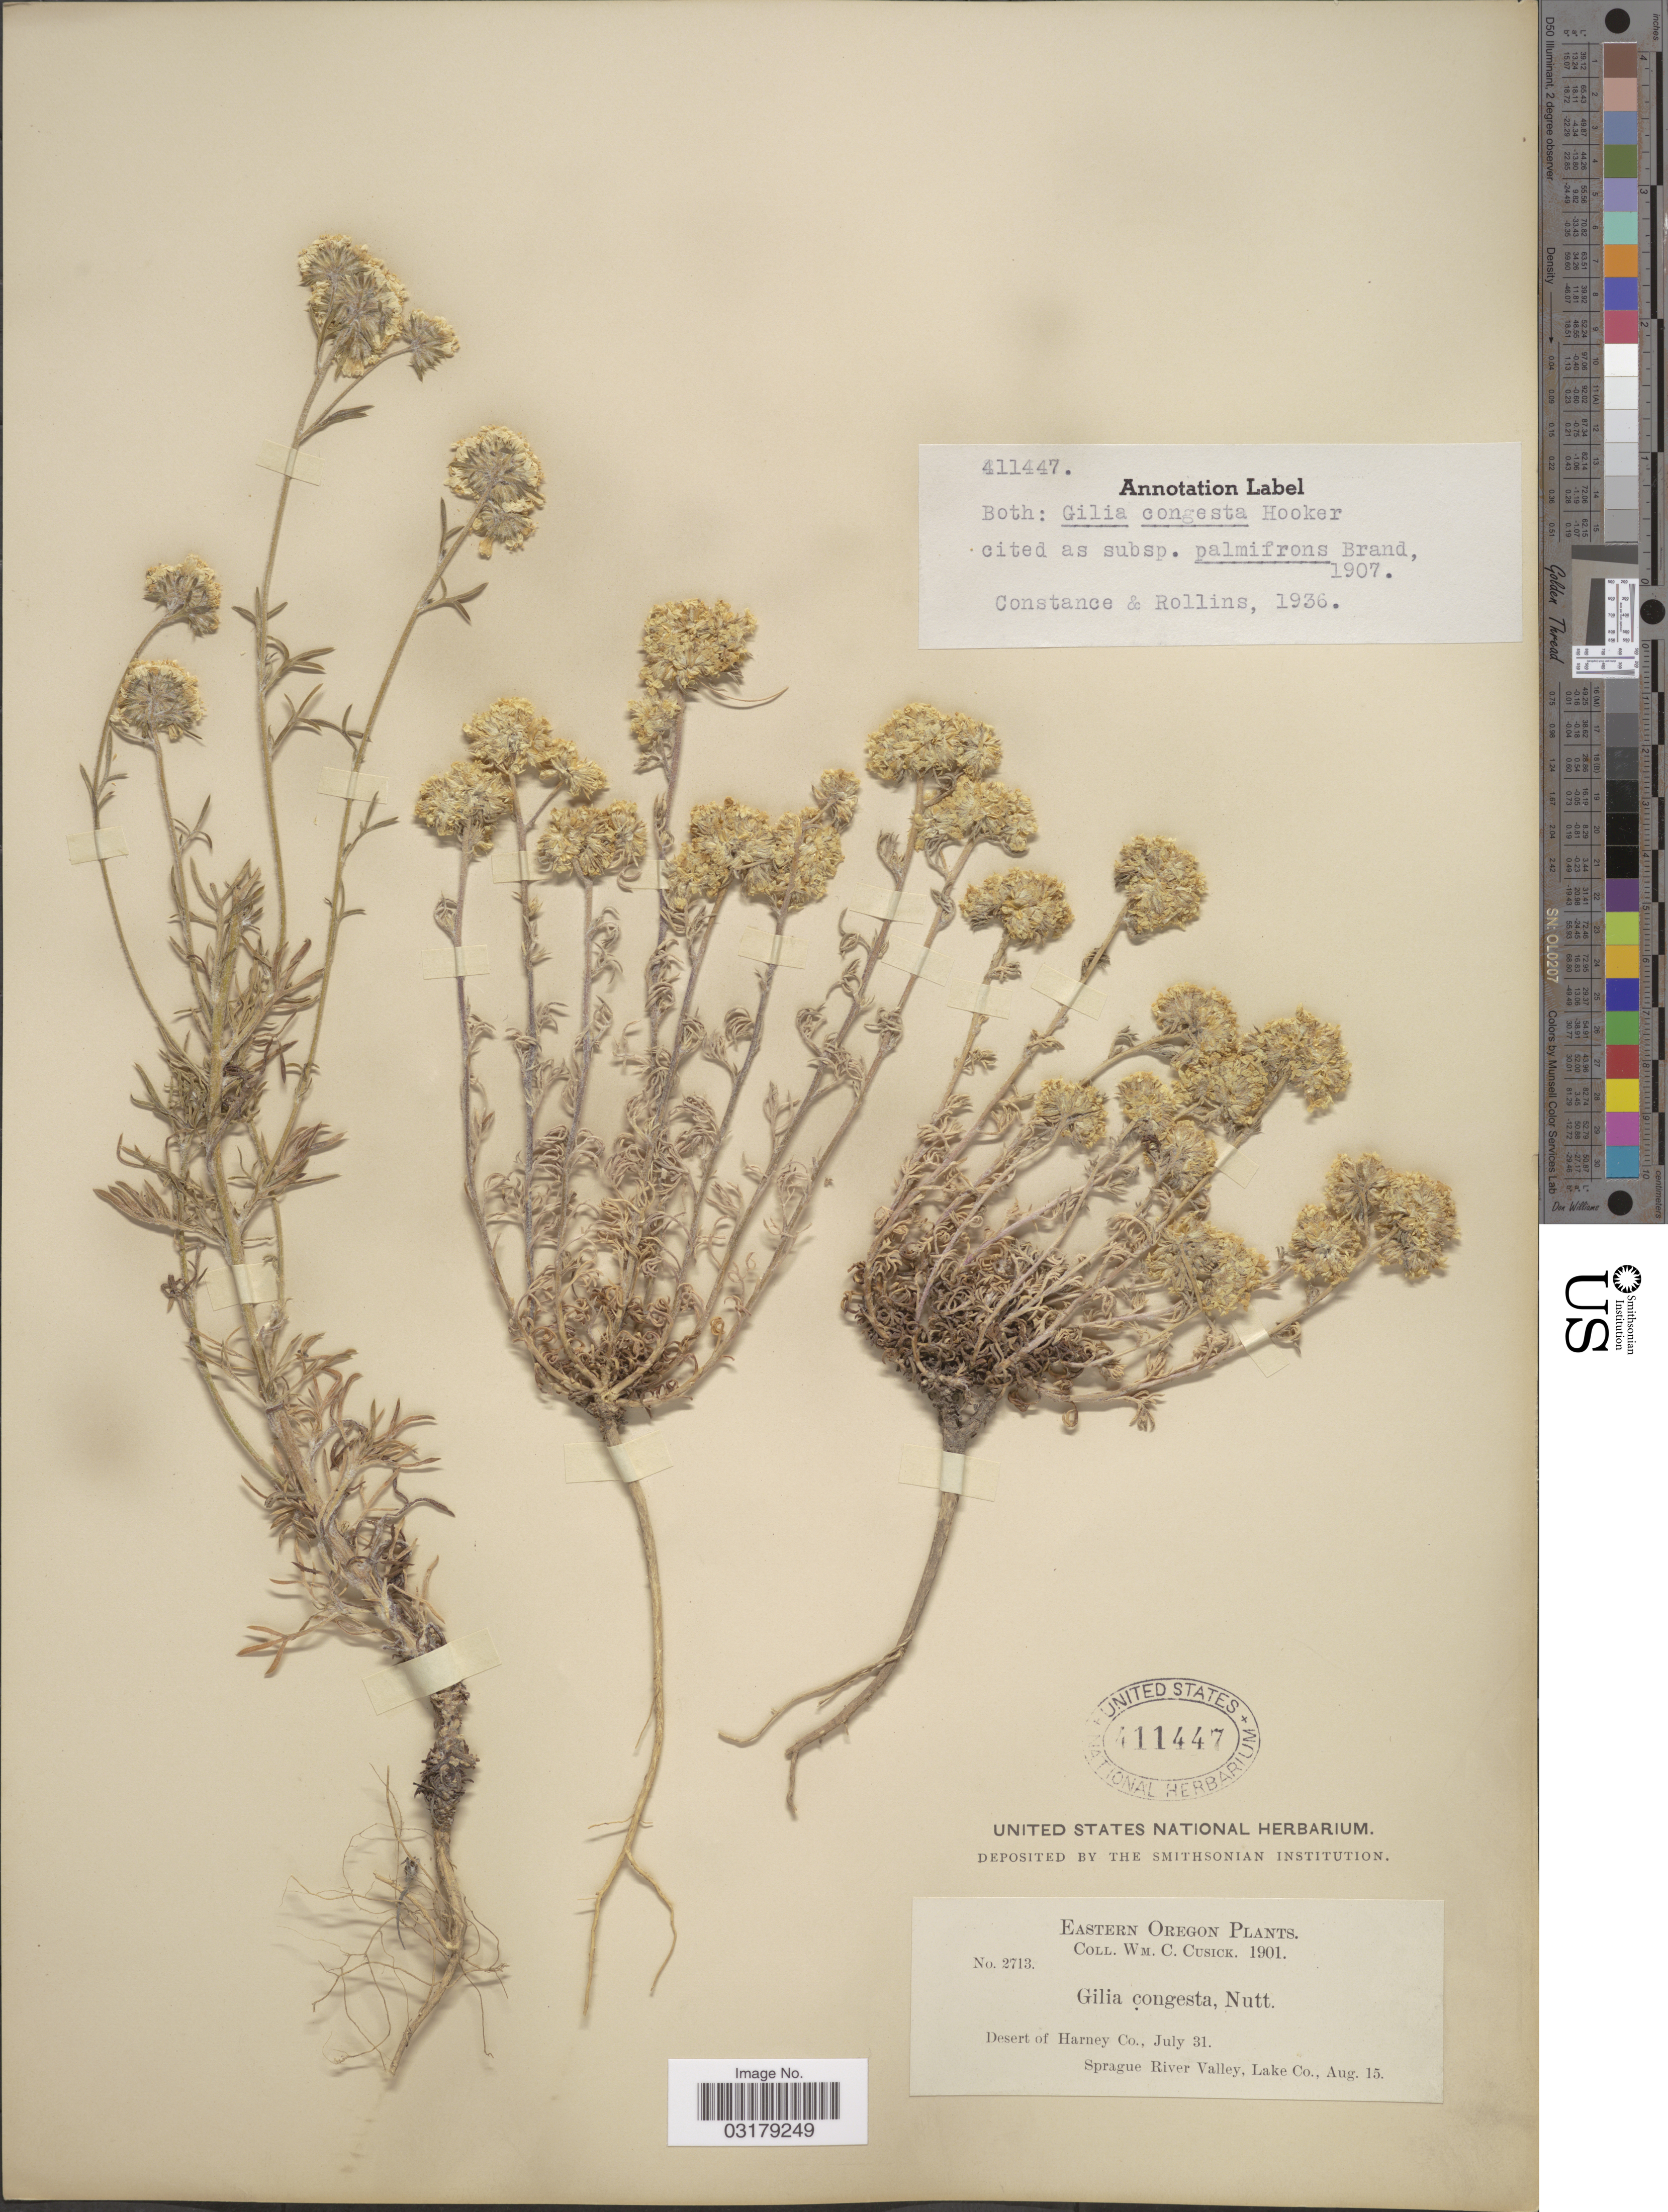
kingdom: Plantae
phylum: Tracheophyta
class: Magnoliopsida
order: Ericales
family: Polemoniaceae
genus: Ipomopsis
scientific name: Ipomopsis congesta subsp. congesta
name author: (Hook.) V.E. Grant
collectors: W. C. Cusick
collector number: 2713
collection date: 1901-07-31/1901-08-15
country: United States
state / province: Oregon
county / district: Harney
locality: Eastern Oregon. Desert of Harney Co. Sprague River Valley, Lake Co.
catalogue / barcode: US 411447